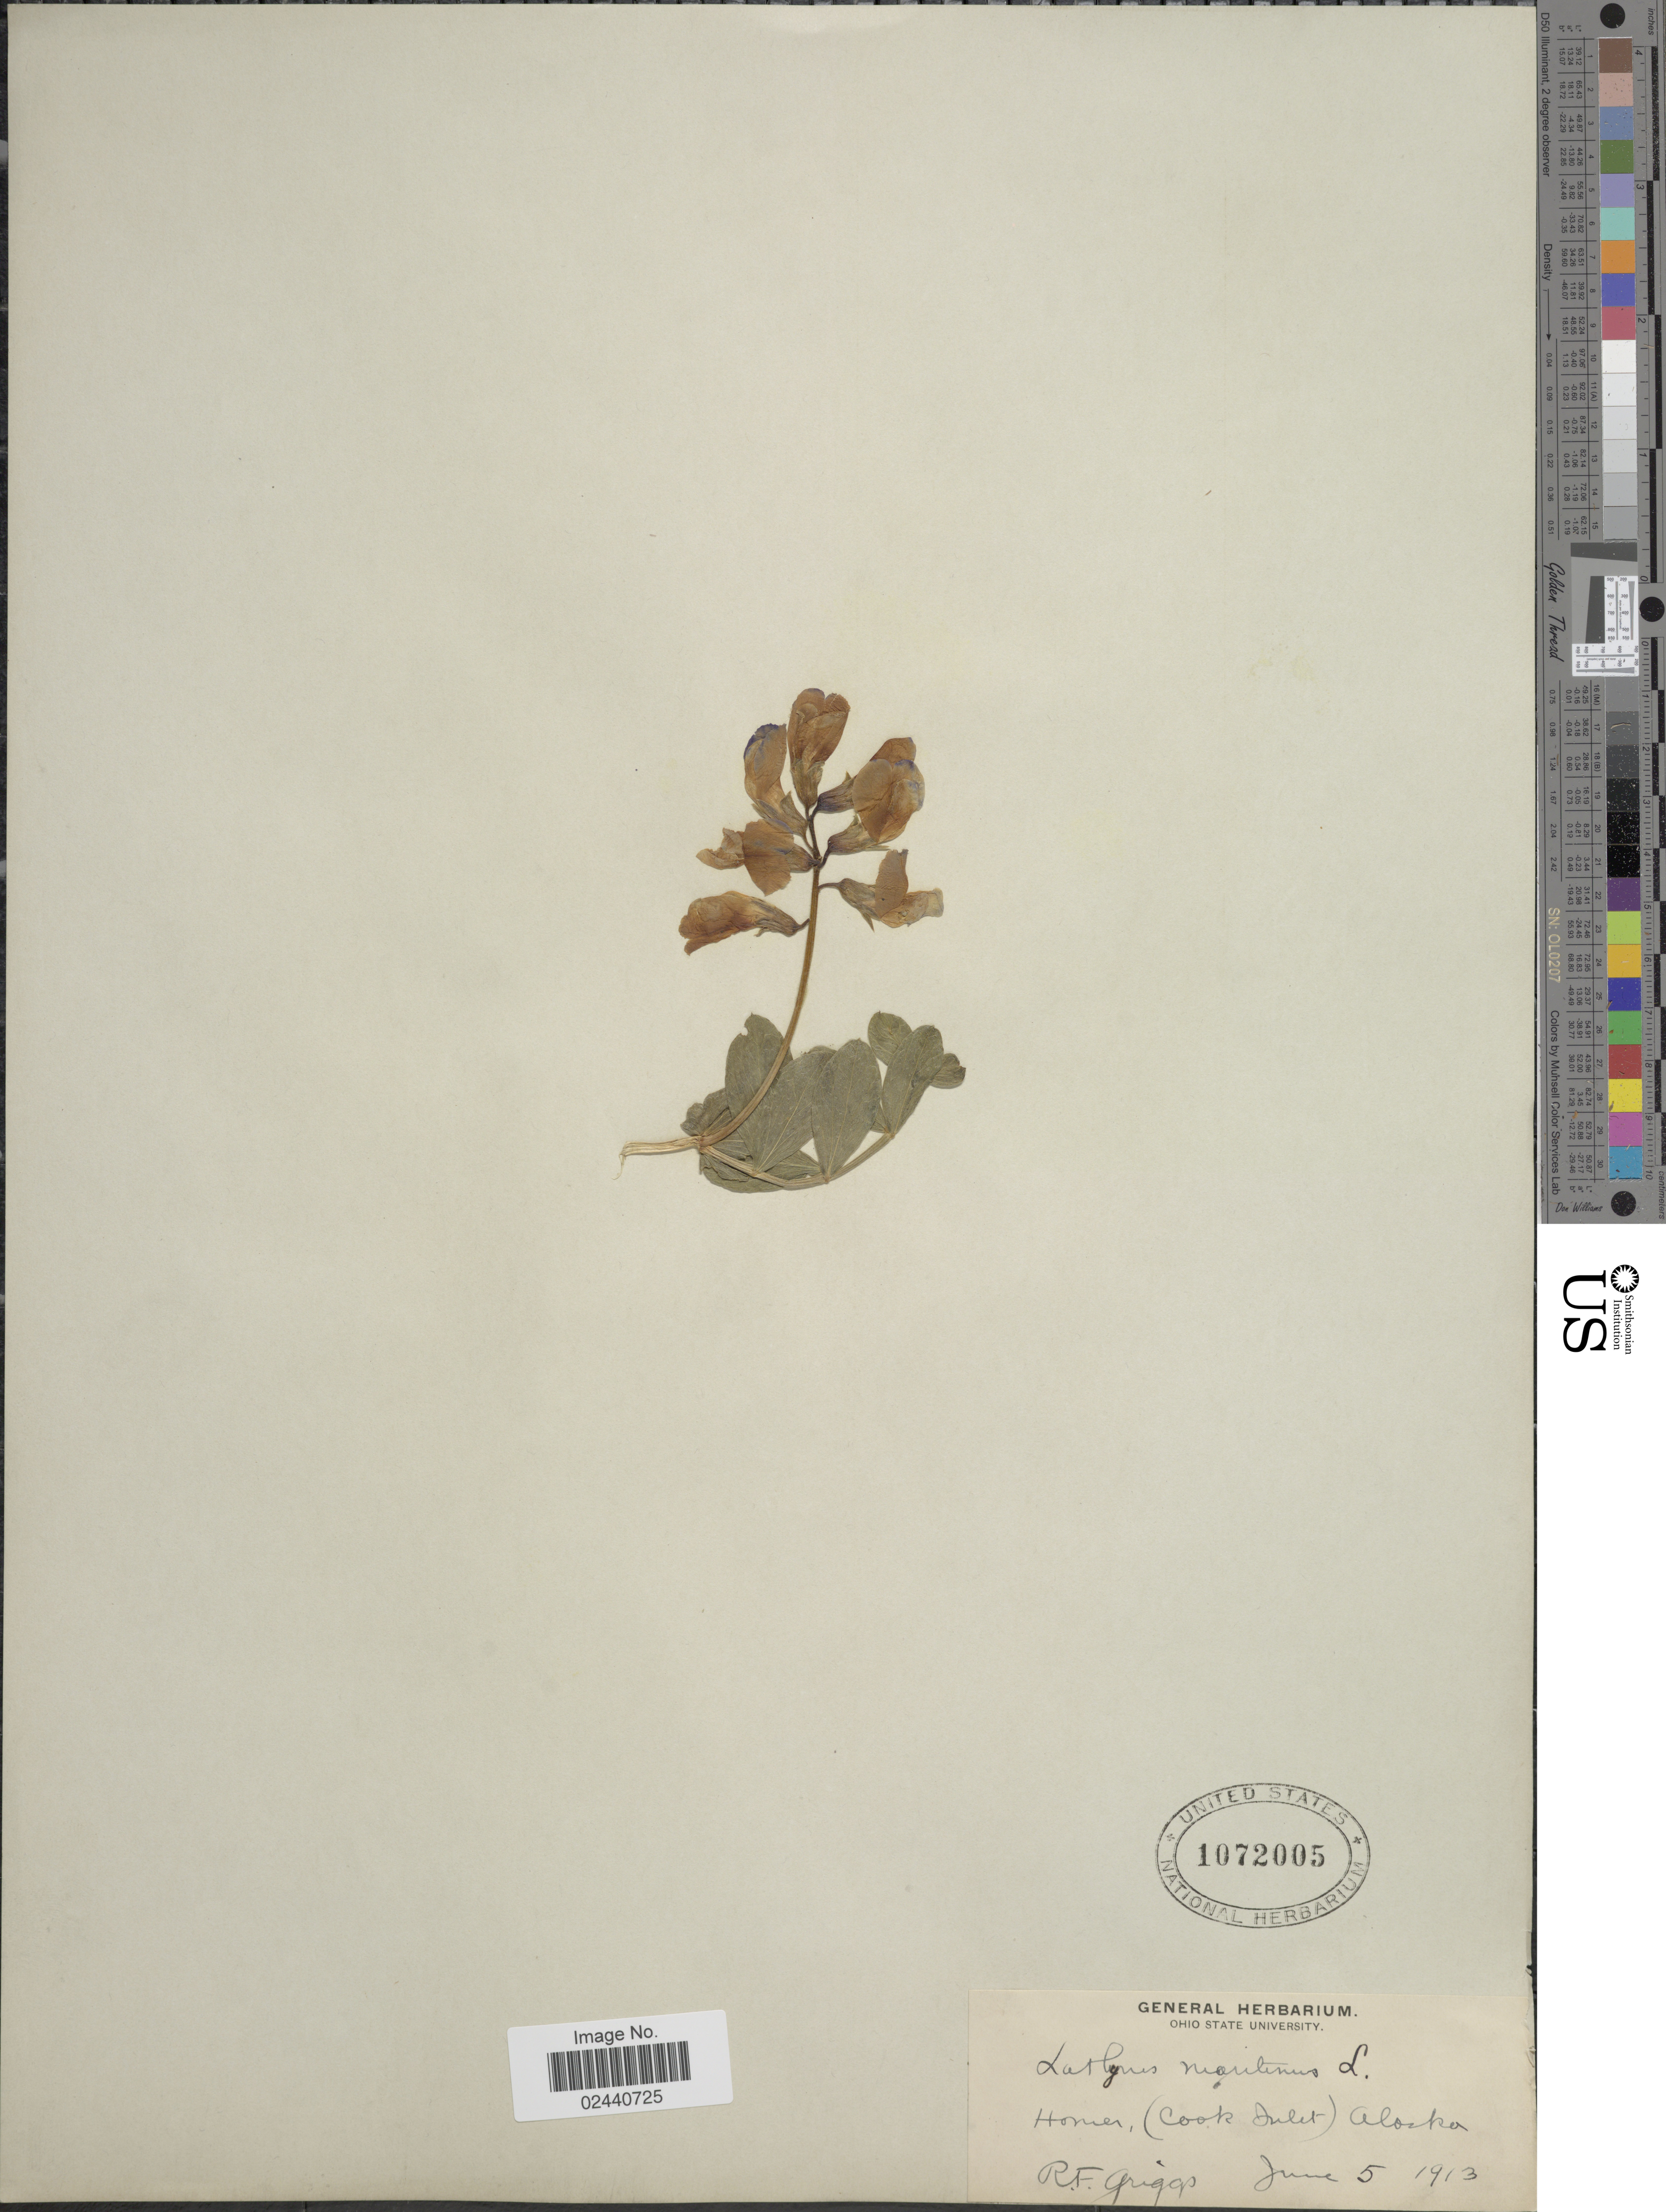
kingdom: Plantae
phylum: Tracheophyta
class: Magnoliopsida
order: Fabales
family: Fabaceae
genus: Lathyrus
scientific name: Lathyrus japonicus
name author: Willd.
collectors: R. F. Griggs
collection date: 1913-06-05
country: United States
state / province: Alaska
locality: Homer (Cook Inlet)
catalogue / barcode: US 1072005